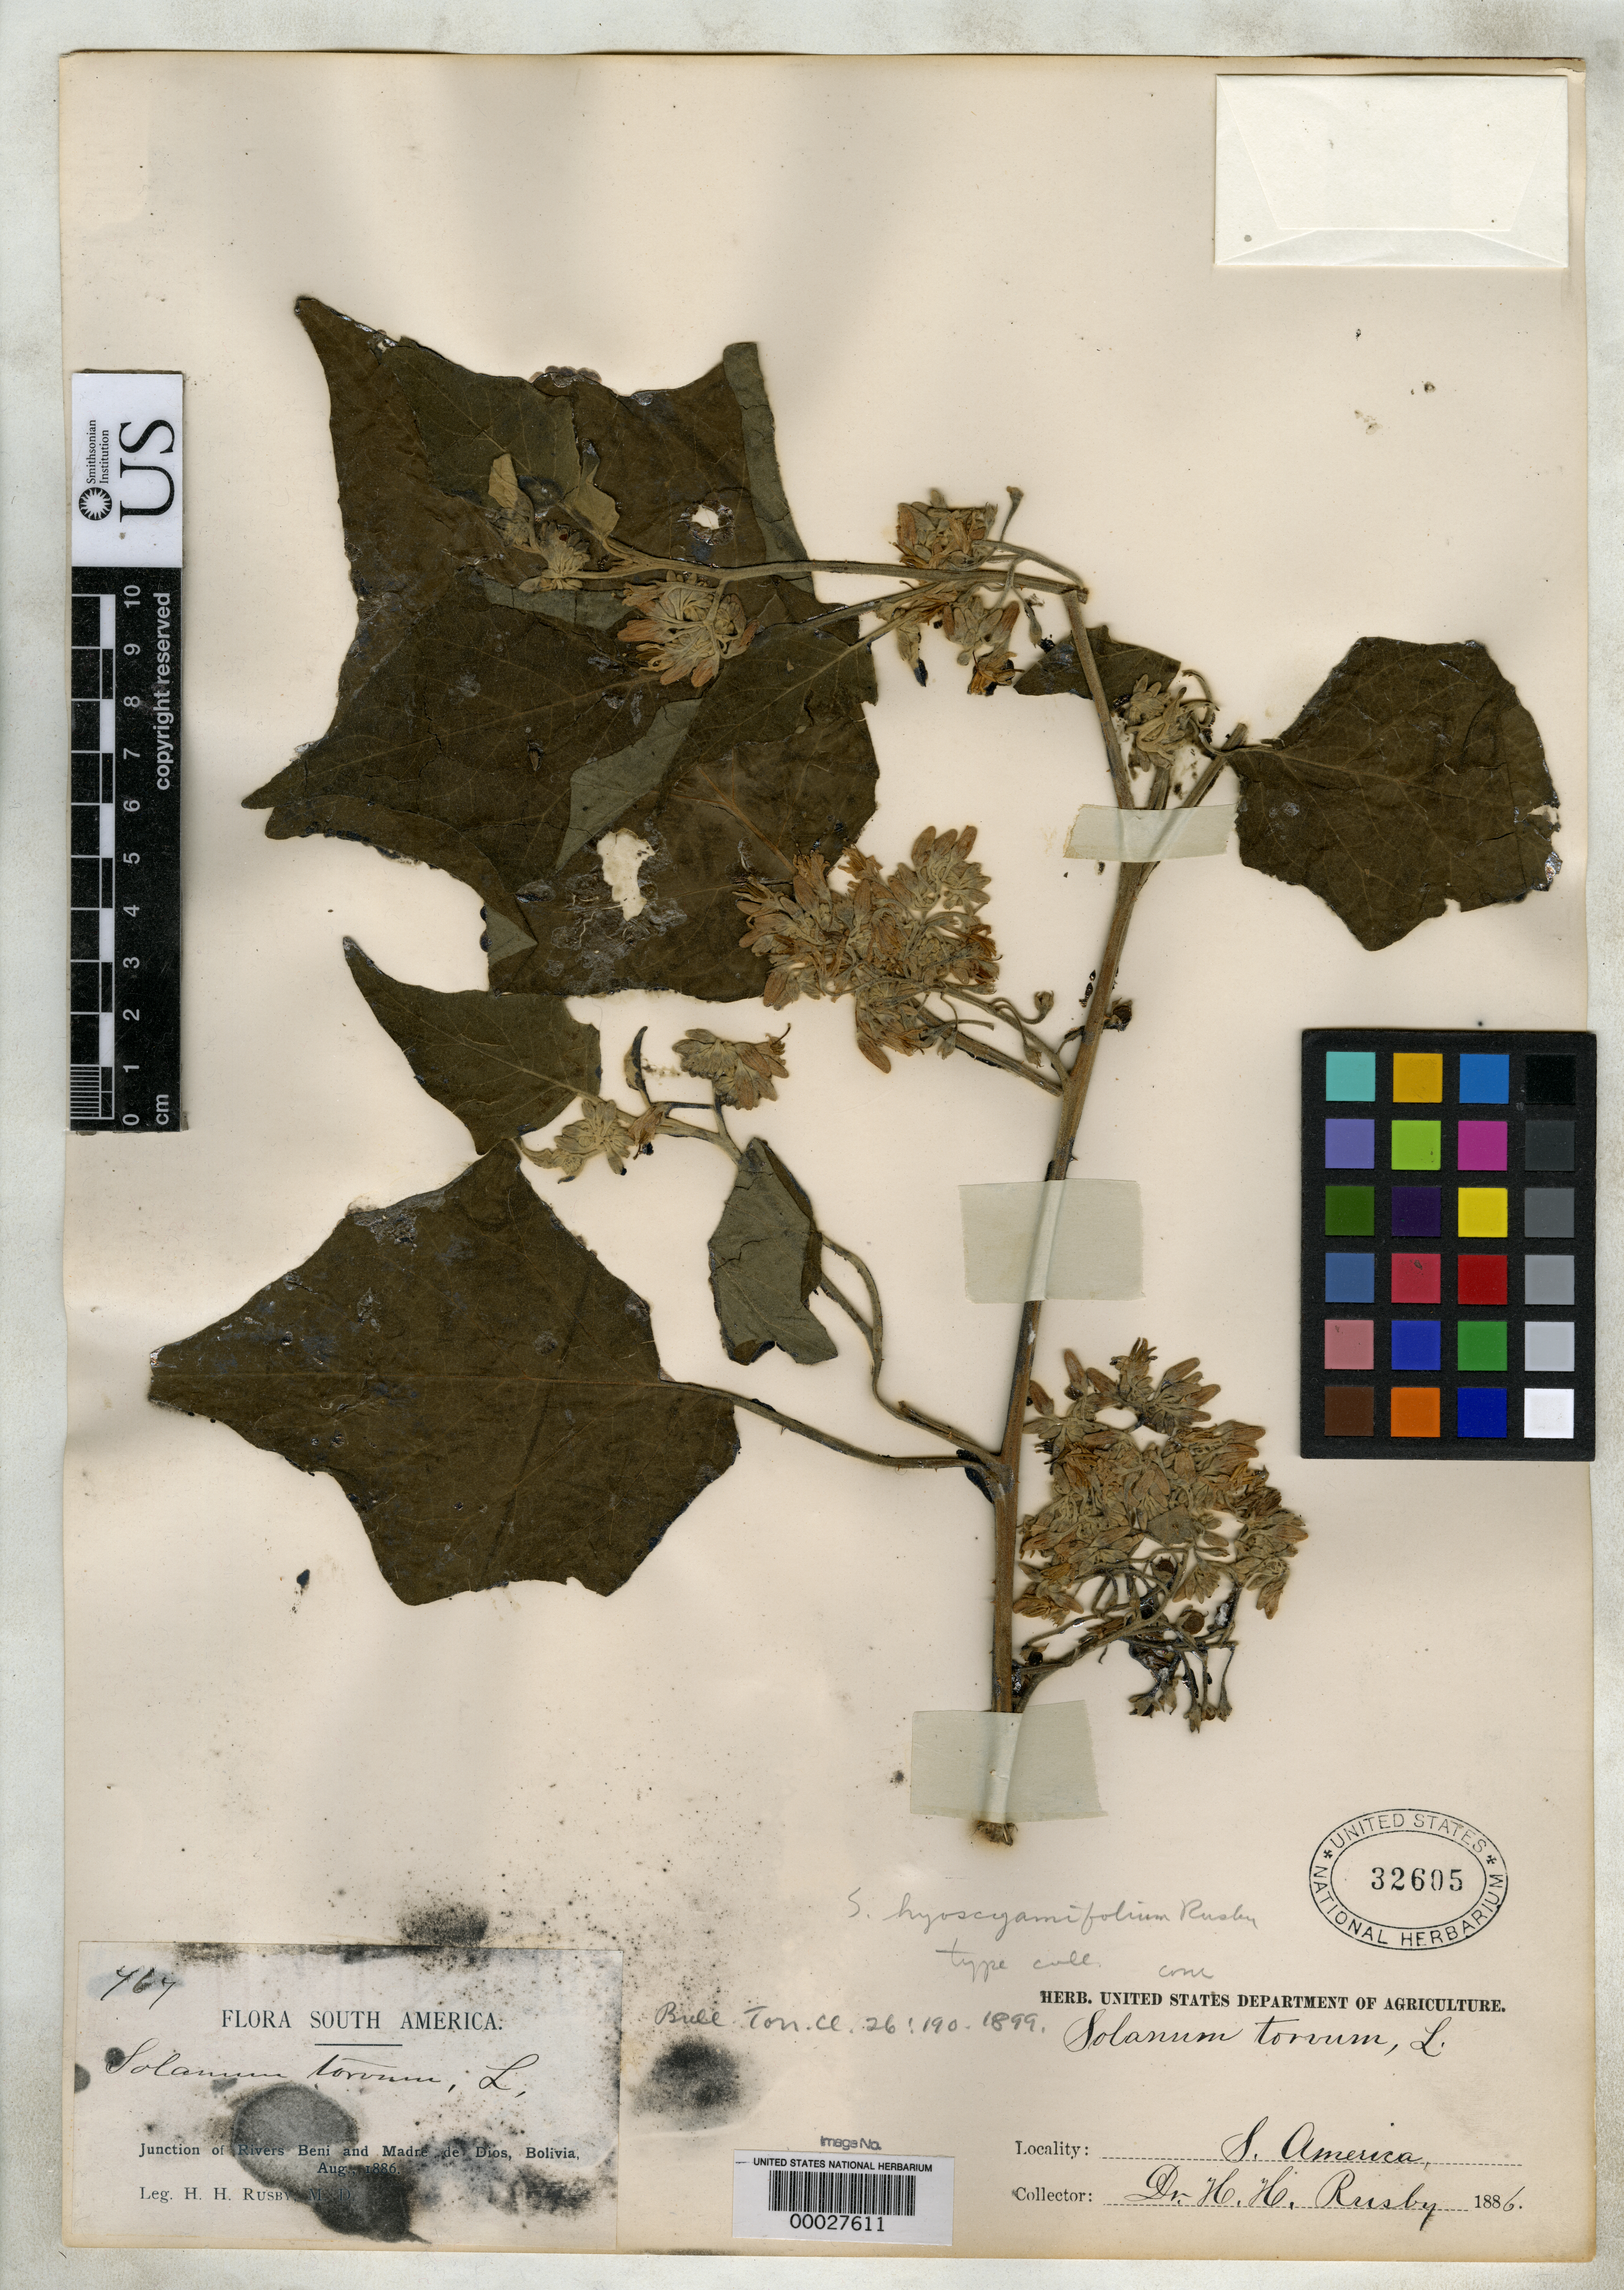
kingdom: Plantae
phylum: Tracheophyta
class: Magnoliopsida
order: Solanales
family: Solanaceae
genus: Solanum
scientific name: Solanum hyoscyamifolium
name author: Rusby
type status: Isotype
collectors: H. H. Rusby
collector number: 767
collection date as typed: Aug 1886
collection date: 1886-08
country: Bolivia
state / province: Beni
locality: Junction of Rivers Beni and Madre de Dios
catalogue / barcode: US 32605